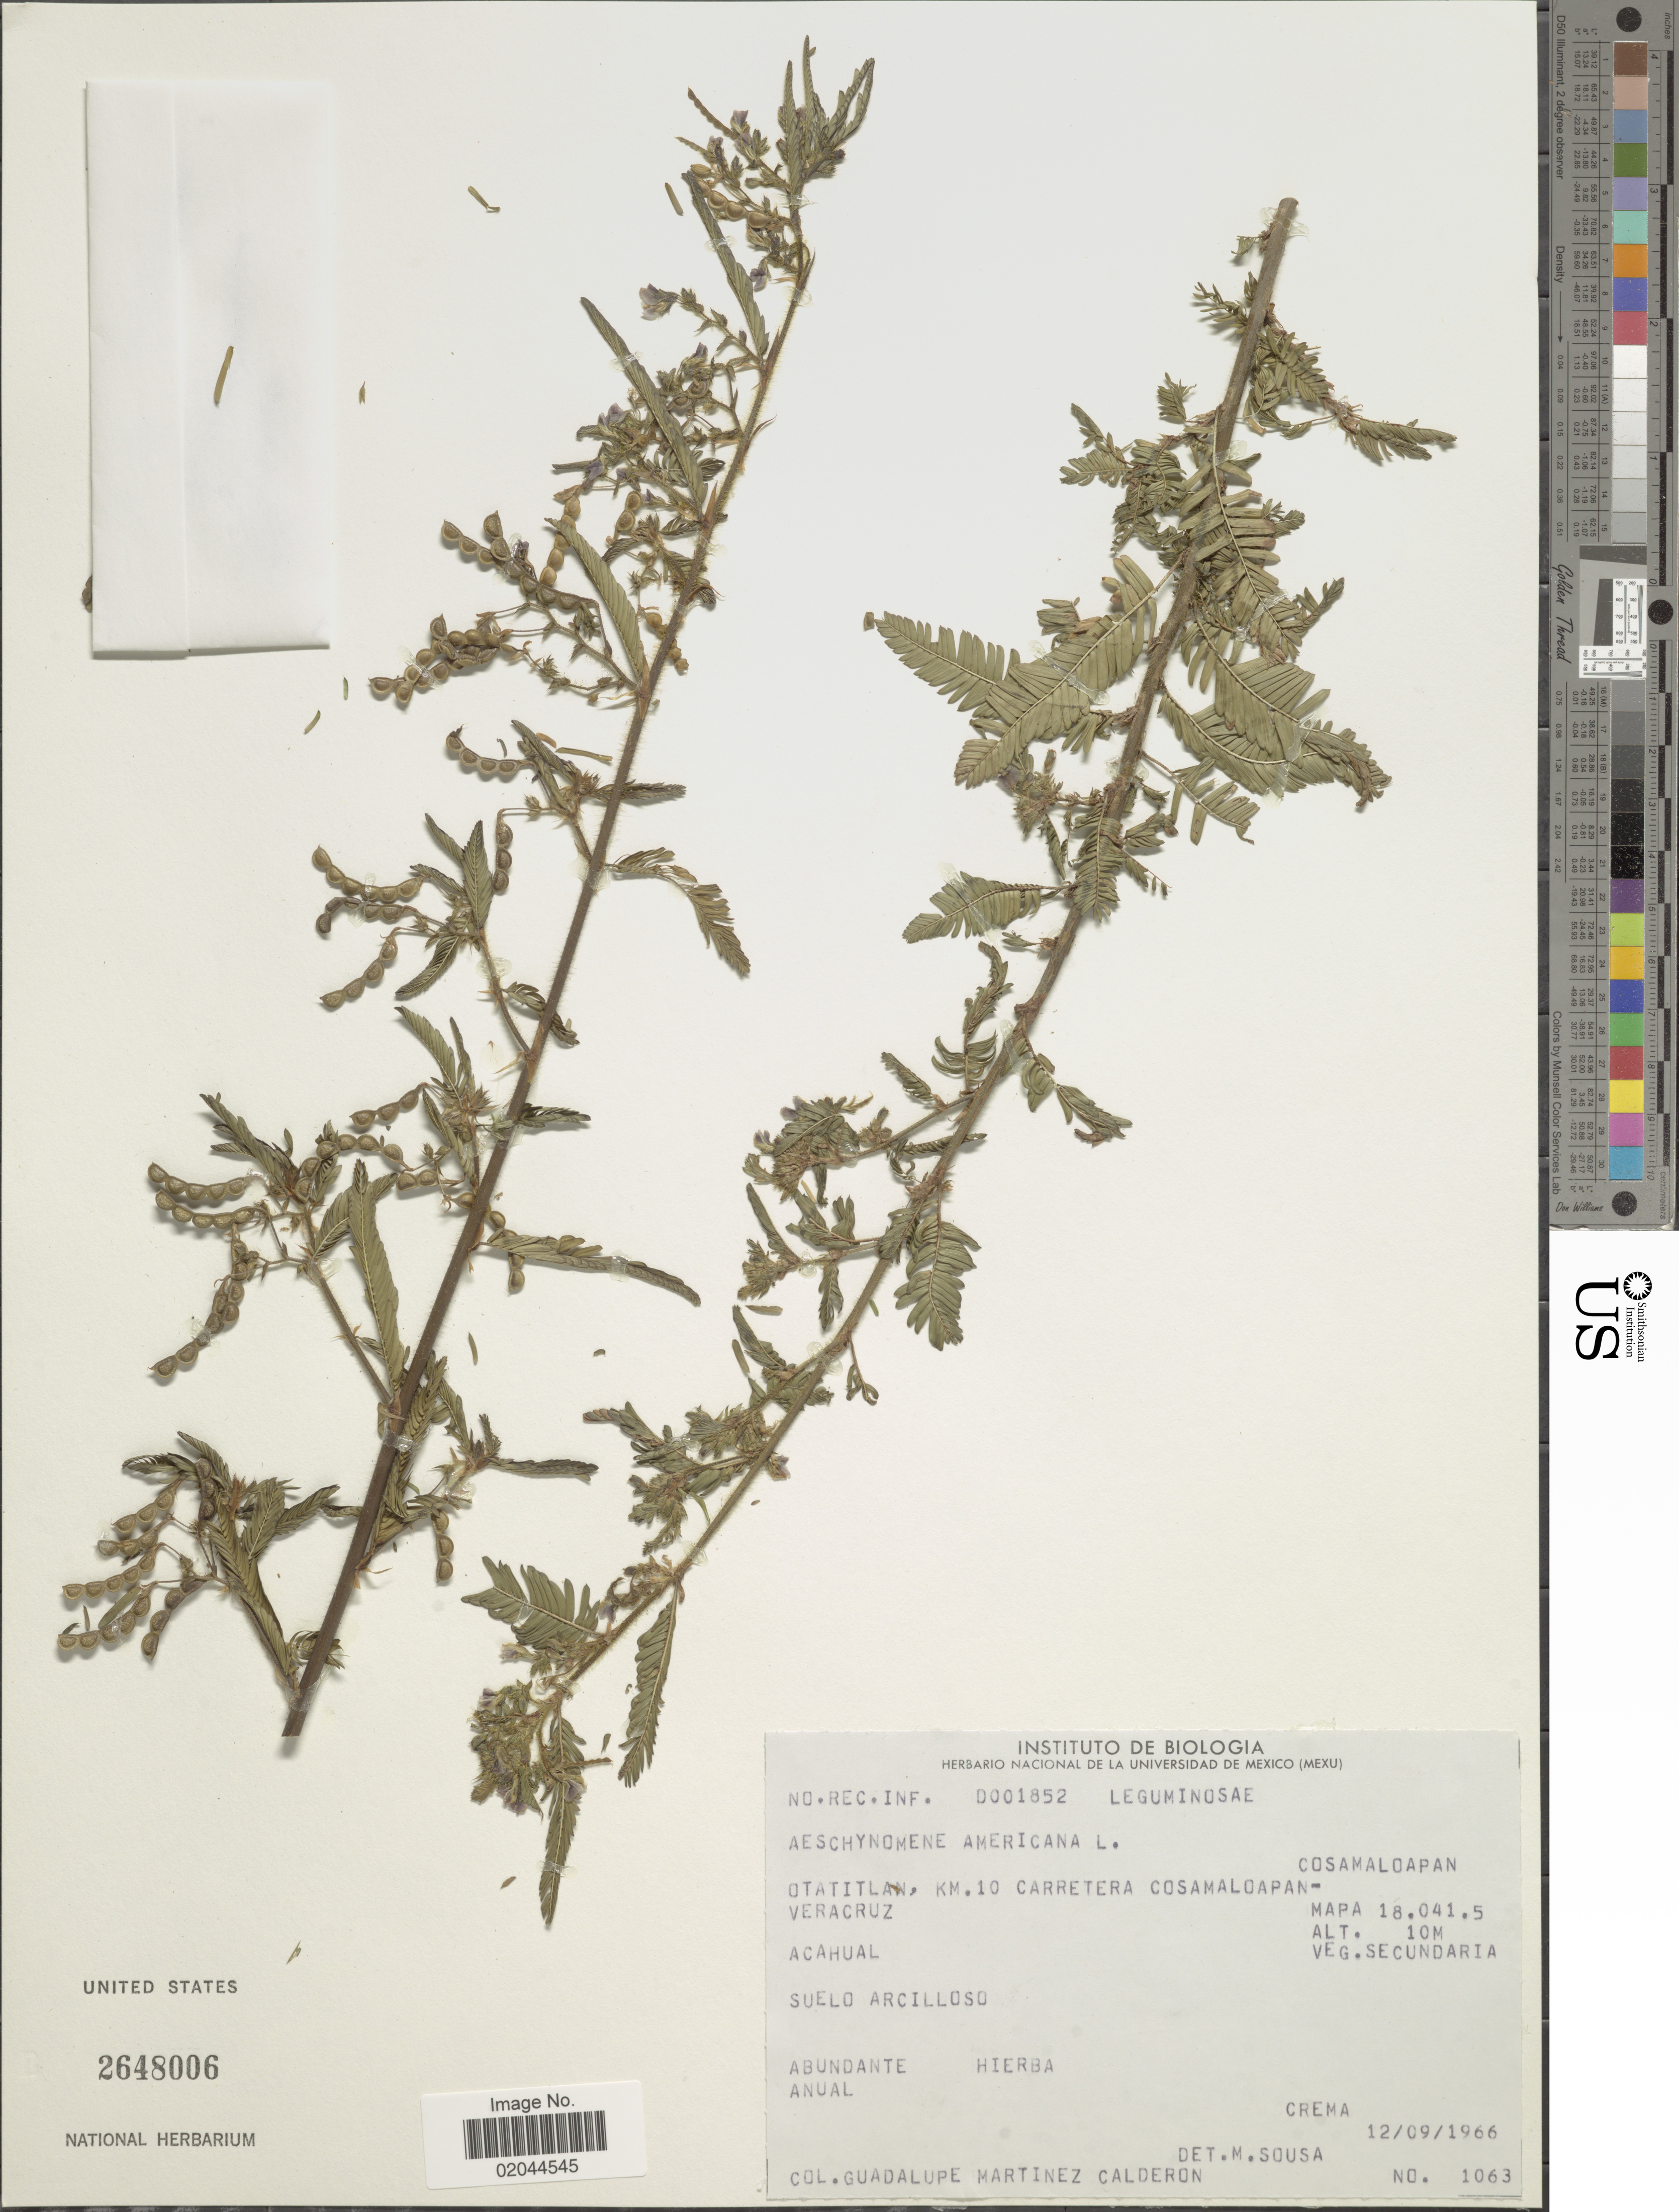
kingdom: Plantae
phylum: Tracheophyta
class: Magnoliopsida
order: Fabales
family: Fabaceae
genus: Aeschynomene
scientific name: Aeschynomene americana var. americana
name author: L.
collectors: G. Martinez-C.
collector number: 1063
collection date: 1966-09-12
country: Mexico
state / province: Veracruz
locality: Otatitlan, km. 10 Carretera Cosamaloapan, Mpa 18.041.5, Acahual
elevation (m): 10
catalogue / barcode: US 2648006